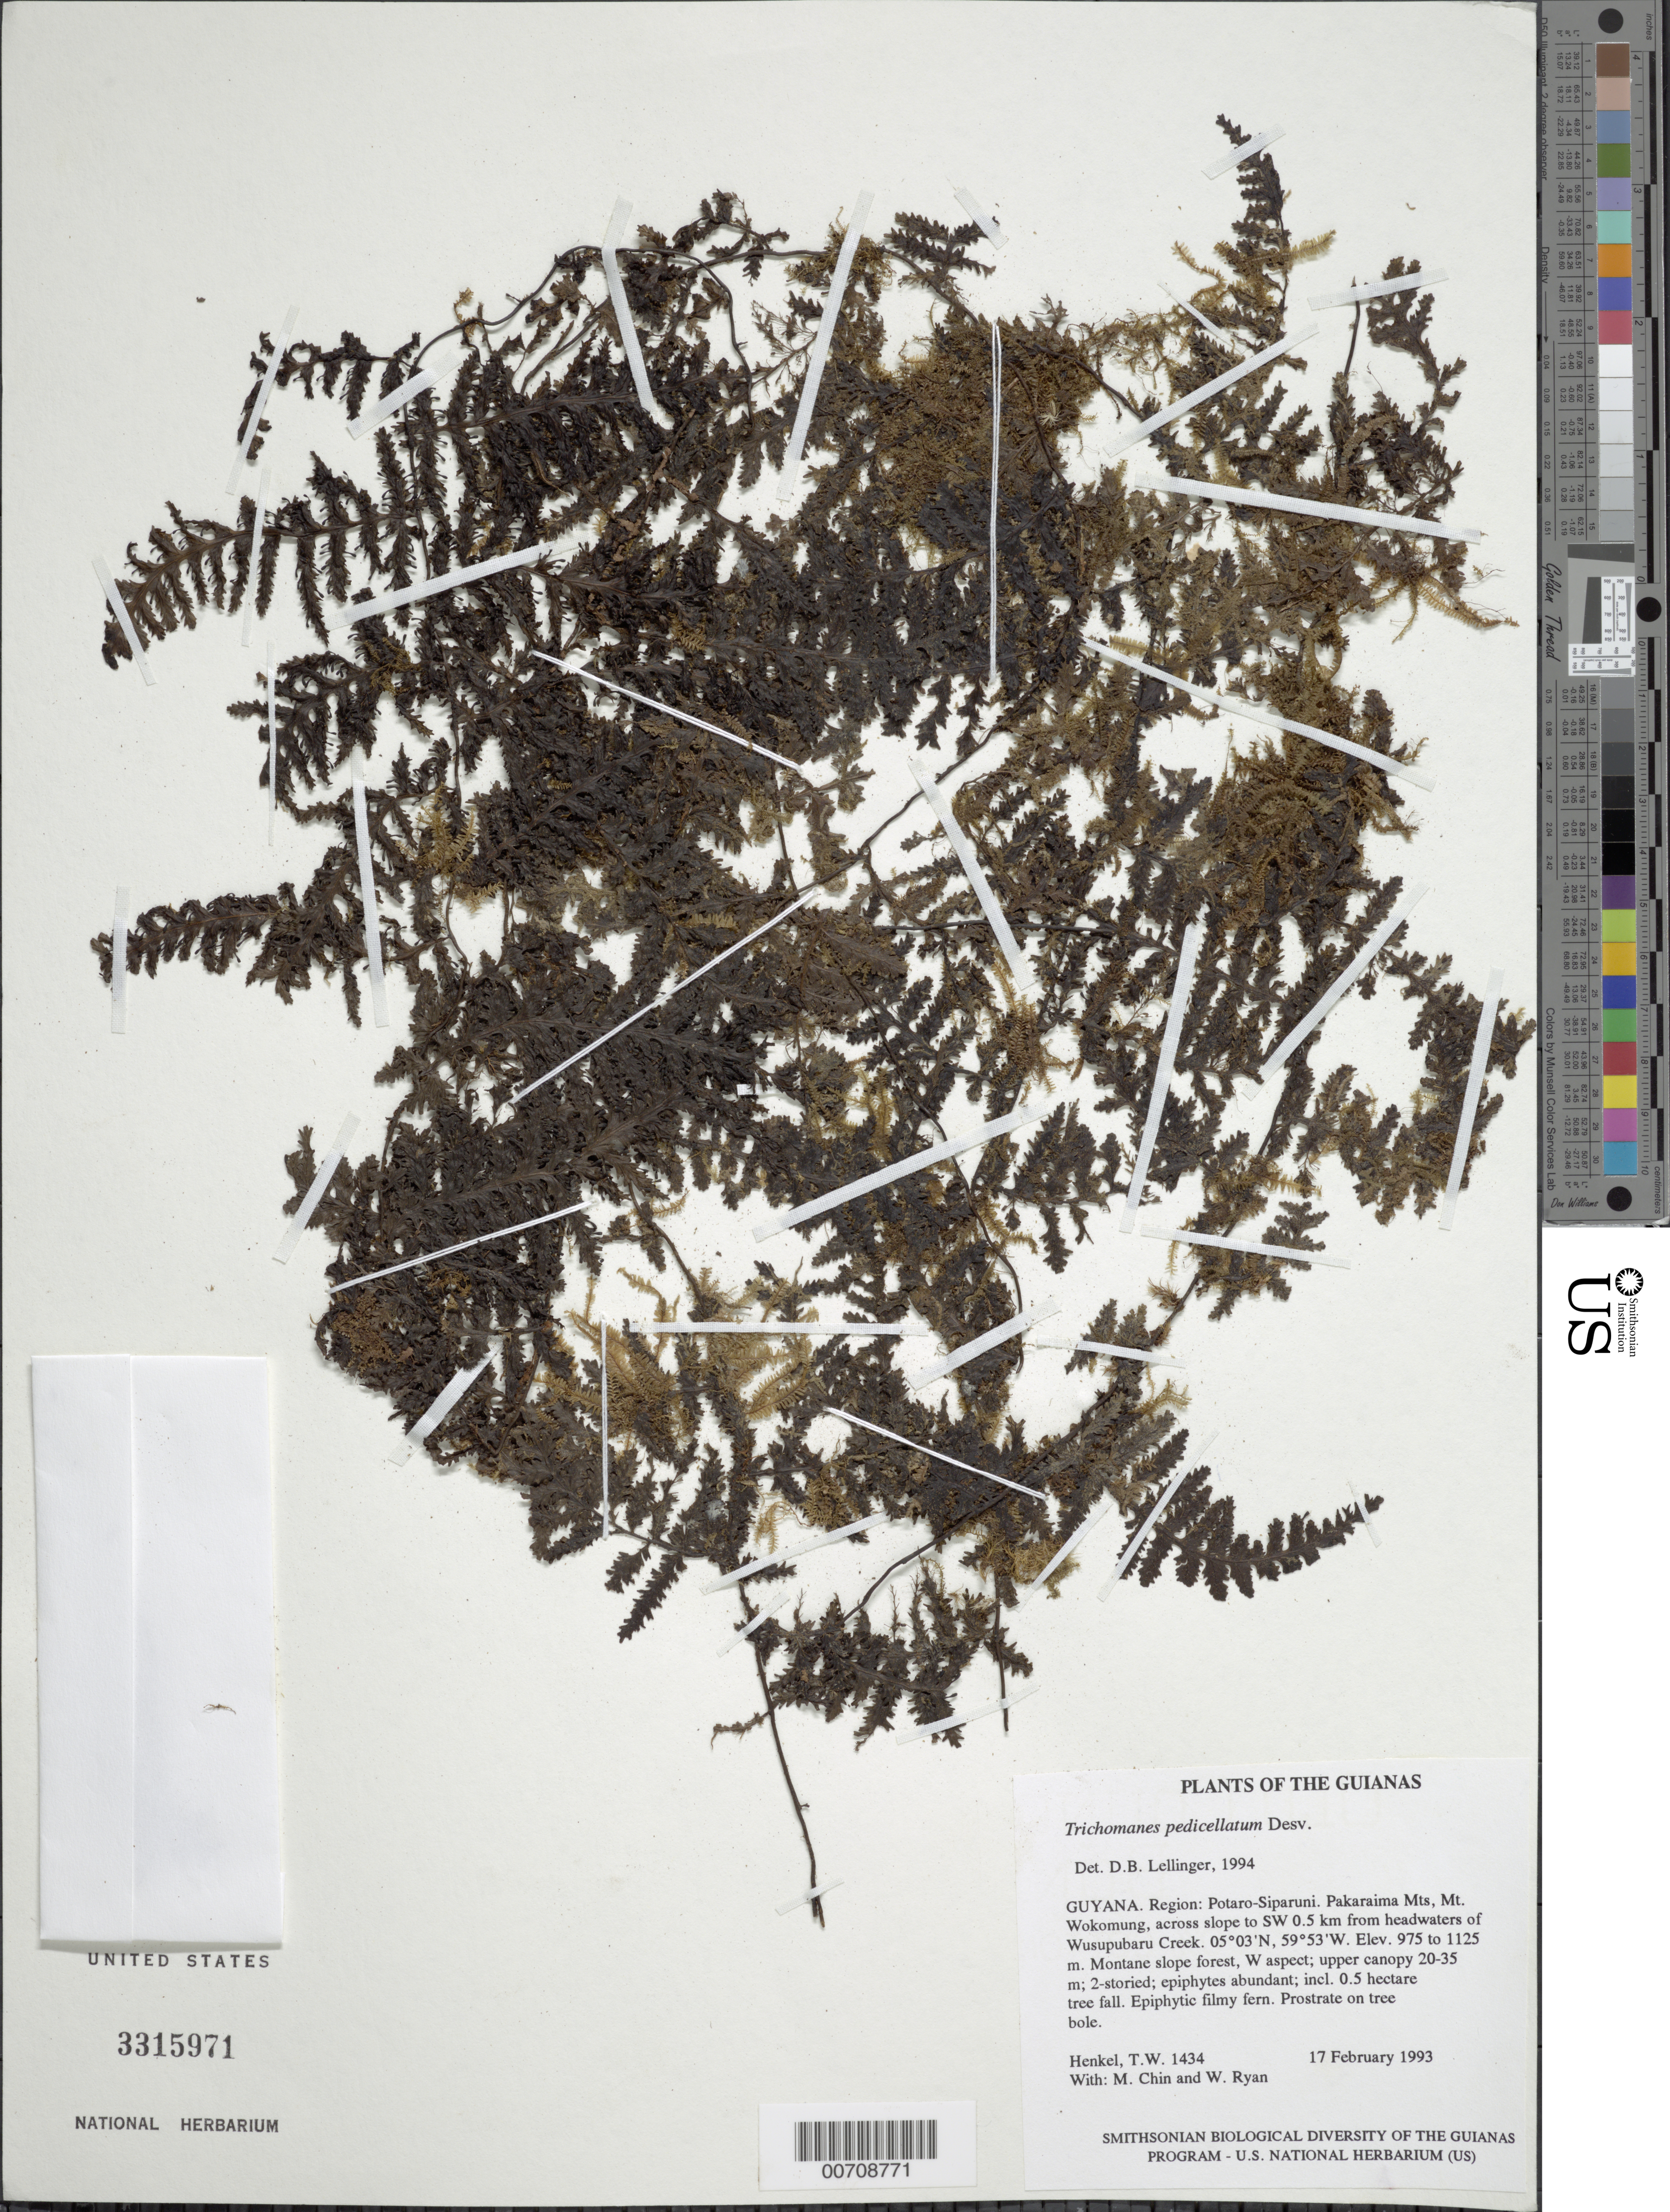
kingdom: Plantae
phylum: Tracheophyta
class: Polypodiopsida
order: Hymenophyllales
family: Hymenophyllaceae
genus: Trichomanes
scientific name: Trichomanes pedicellatum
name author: Desv.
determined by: Lellinger, David B., (BOT), Smithsonian Institution - National Museum of Natural History (UNITED STATES)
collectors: T. Henkel, M. Chin & W. Ryan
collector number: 1434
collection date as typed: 17 February 1993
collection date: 1993-02-17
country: Guyana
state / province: Potaro-Siparuni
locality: Pakaraima Mts, Mt. Wokomung, across slope to SW 0.5 km from headwaters of Wusupubaru Creek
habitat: Montane slope forest, W aspect; upper canopy 20-35 m; 2-storied; epiphytes abundant; incl. 0.5 hectare tree fall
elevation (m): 975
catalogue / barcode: US 3315971